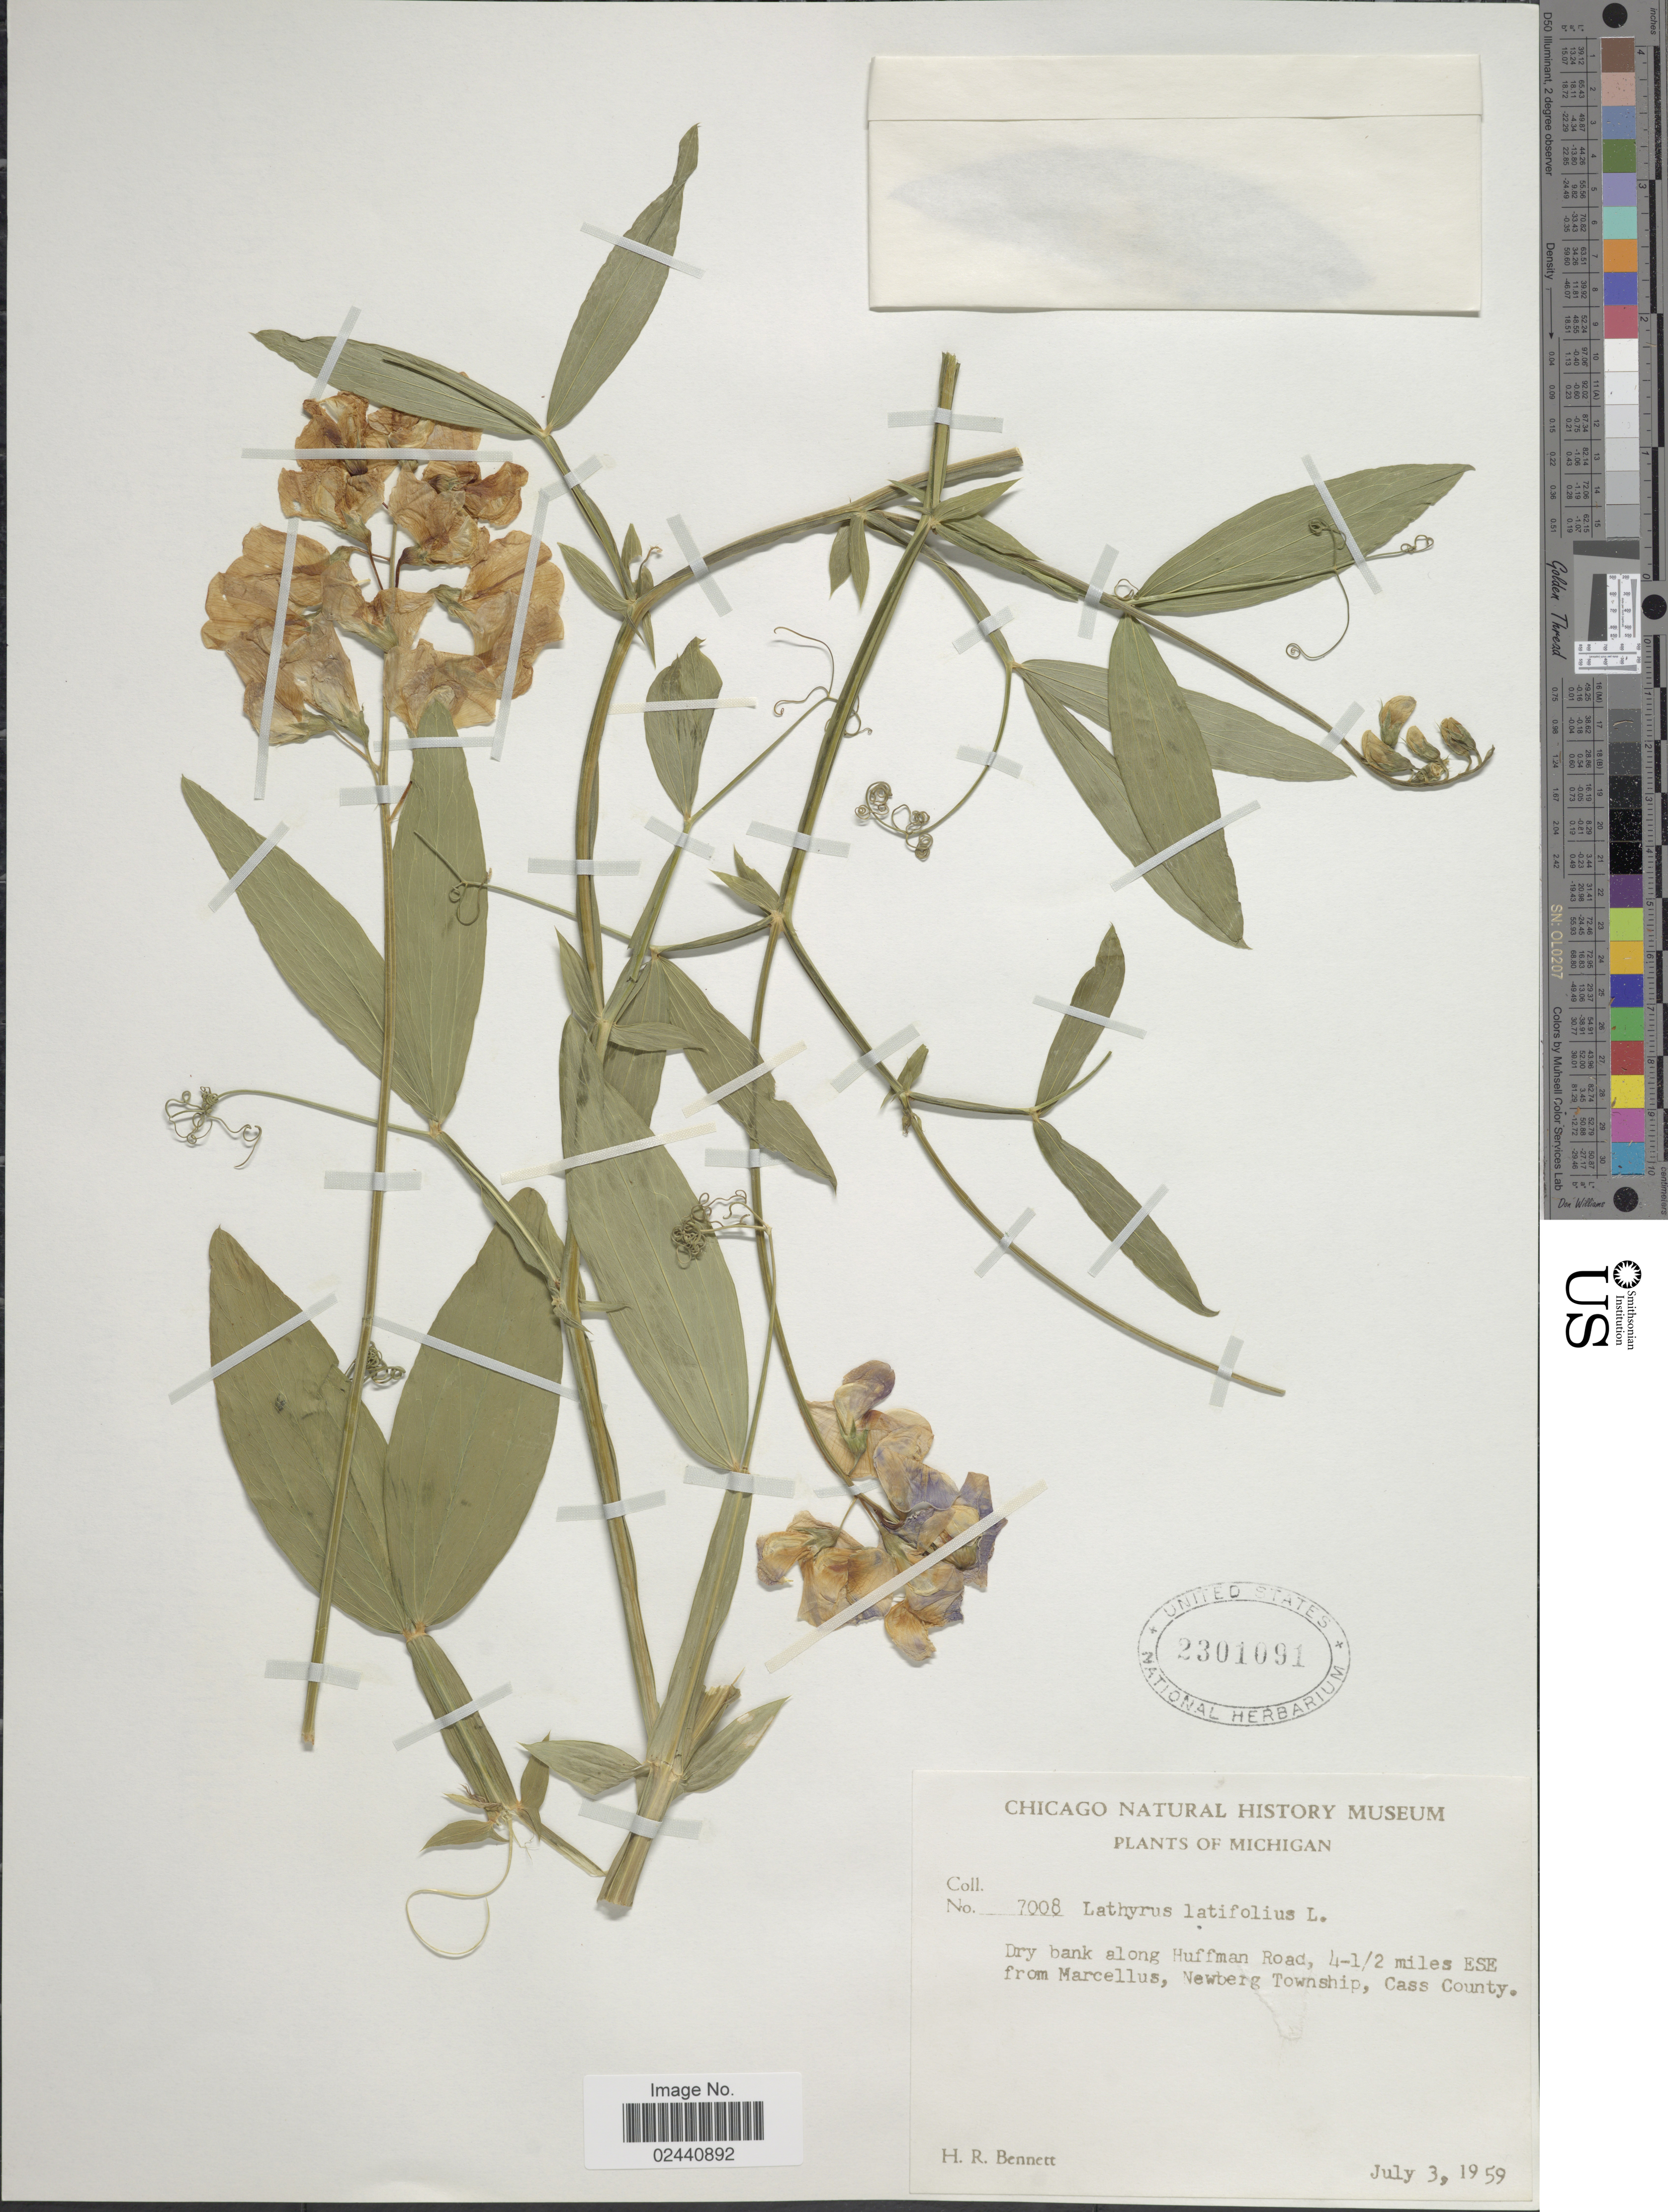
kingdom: Plantae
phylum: Tracheophyta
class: Magnoliopsida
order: Fabales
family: Fabaceae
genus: Lathyrus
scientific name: Lathyrus latifolius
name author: L.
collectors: H. R. Bennett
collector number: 7008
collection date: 1959-07-03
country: United States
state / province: Michigan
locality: Dry bank along Huffman Road, 4-½ miles ESE from Marcellus, Newberg Township, Cass County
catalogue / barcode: US 2301091